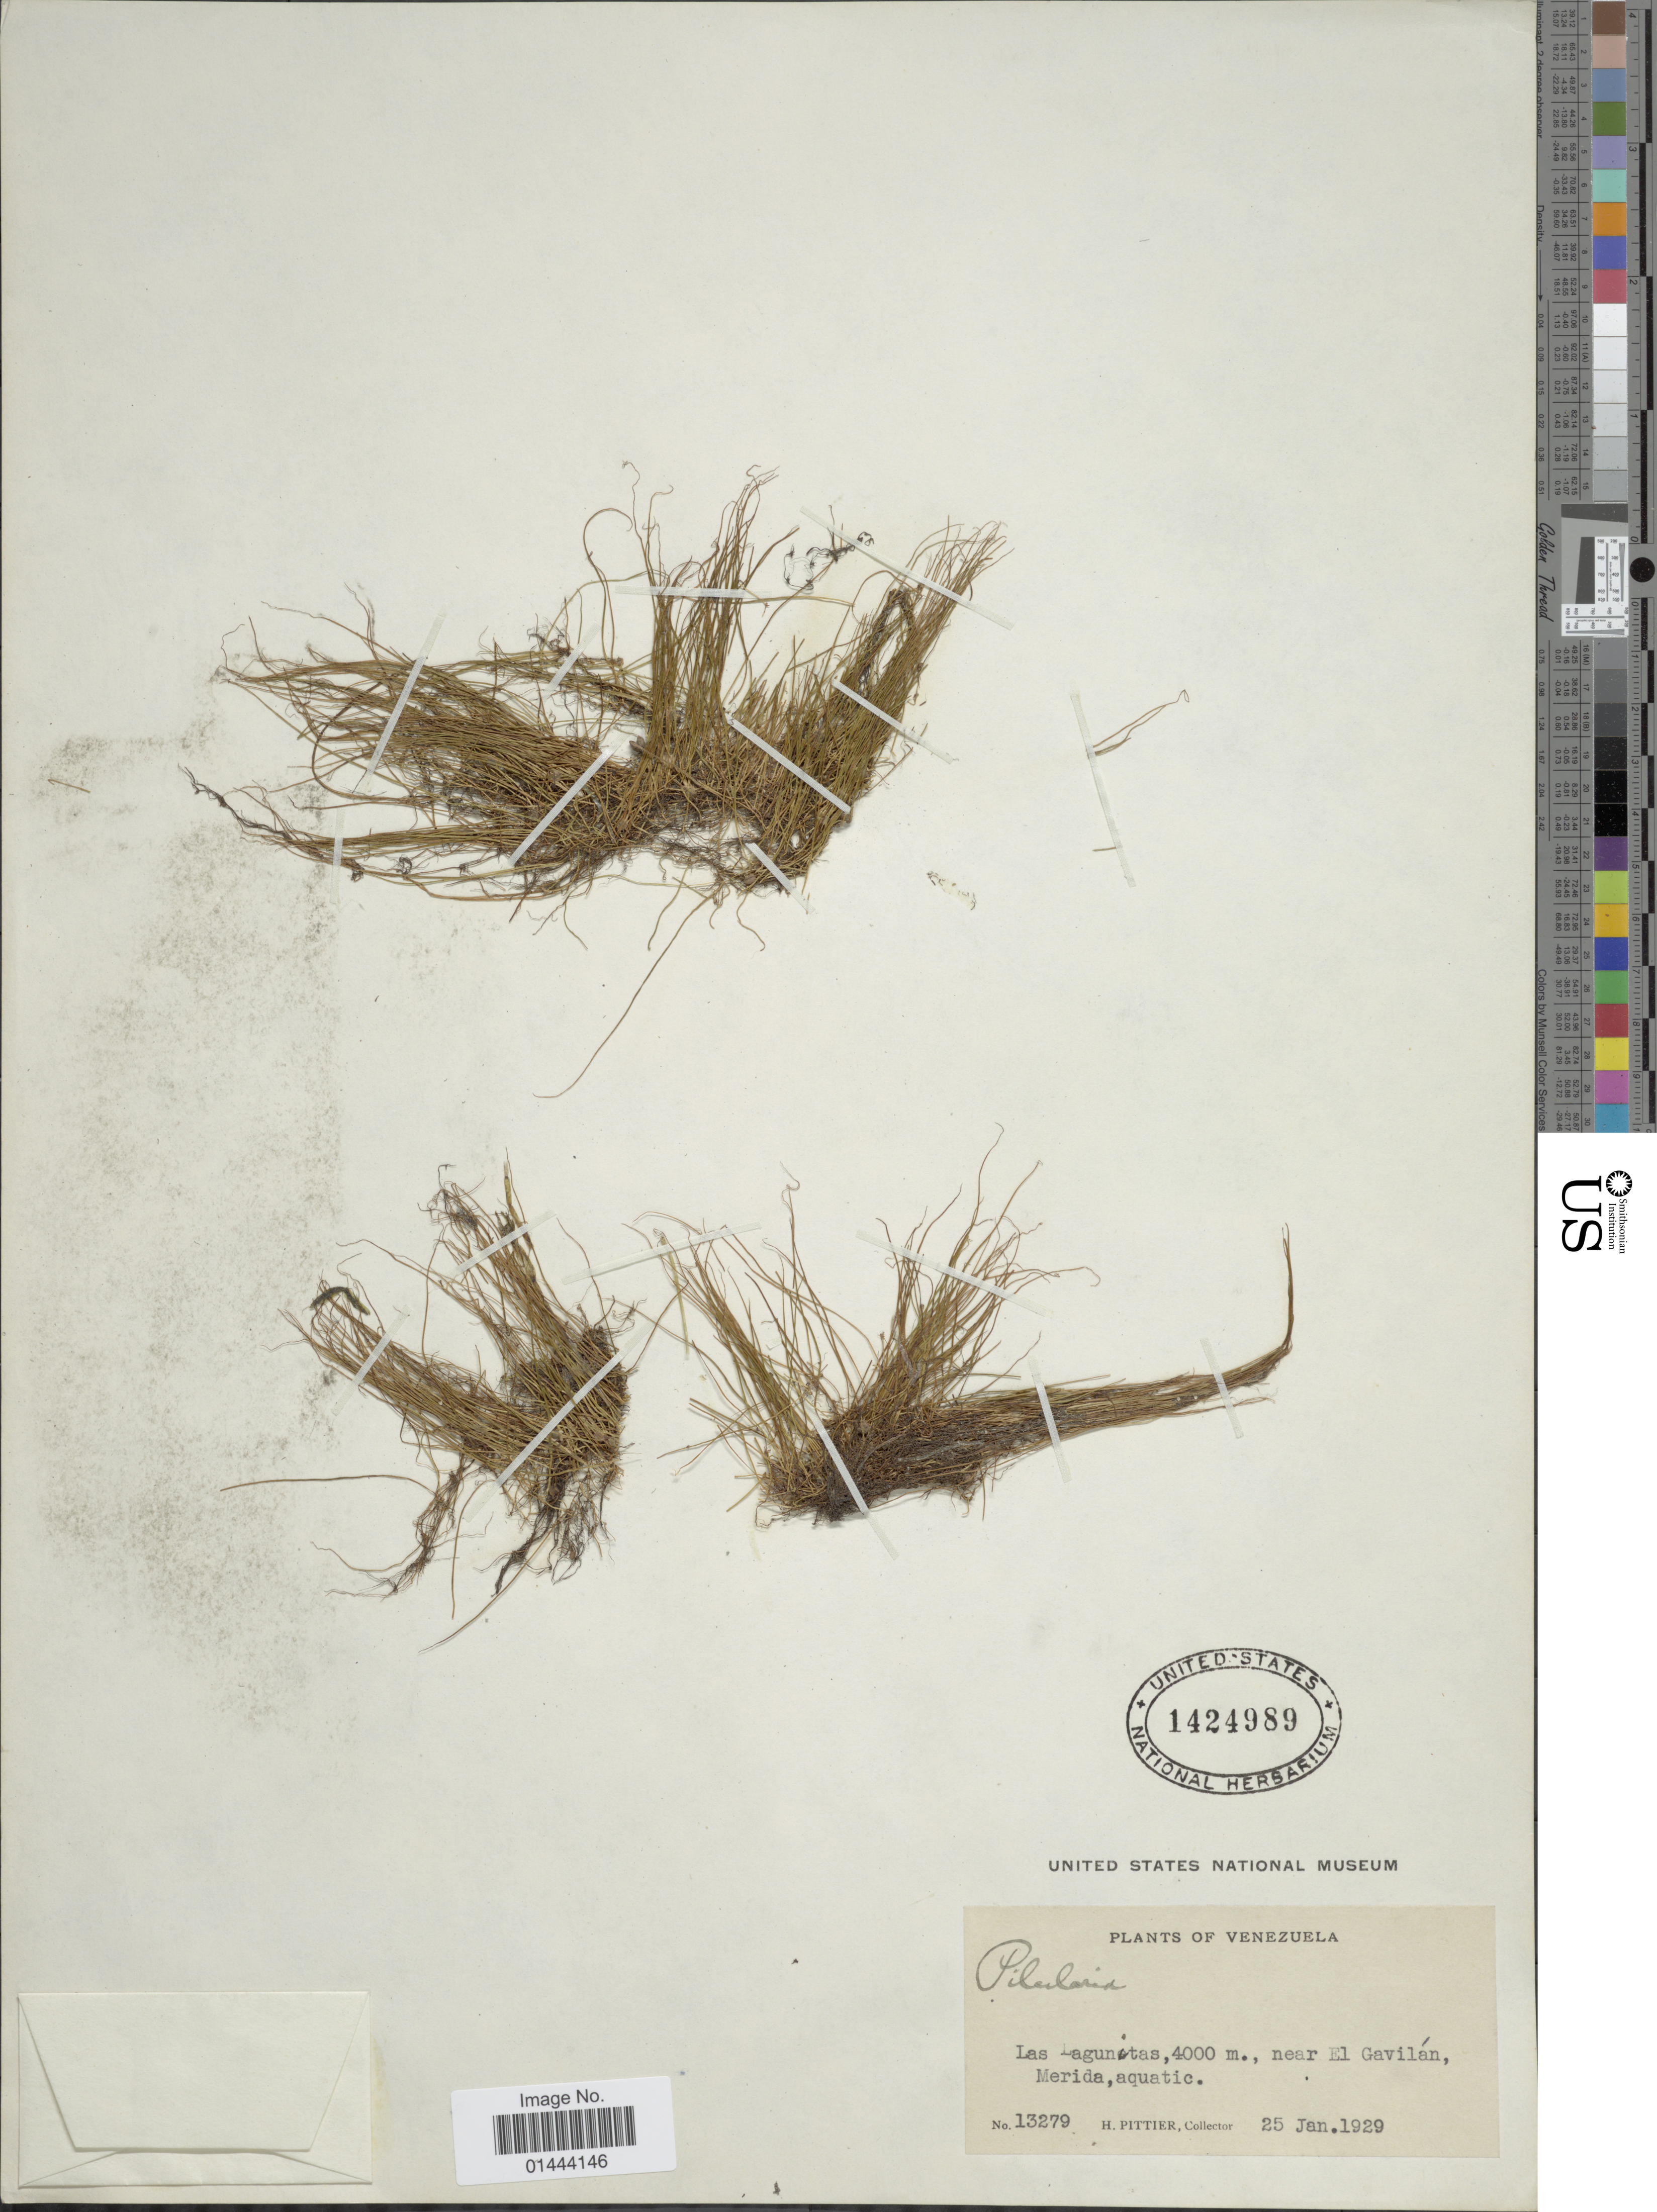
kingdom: Plantae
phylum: Tracheophyta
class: Polypodiopsida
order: Salviniales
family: Marsileaceae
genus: Pilularia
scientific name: Pilularia meridensis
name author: Johnson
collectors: H. F. Pittier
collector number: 13279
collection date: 1929-01-25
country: Venezuela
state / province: Mérida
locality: Las Laguintas, near El Gavilán, aquatic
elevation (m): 4000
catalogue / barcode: US 1424989